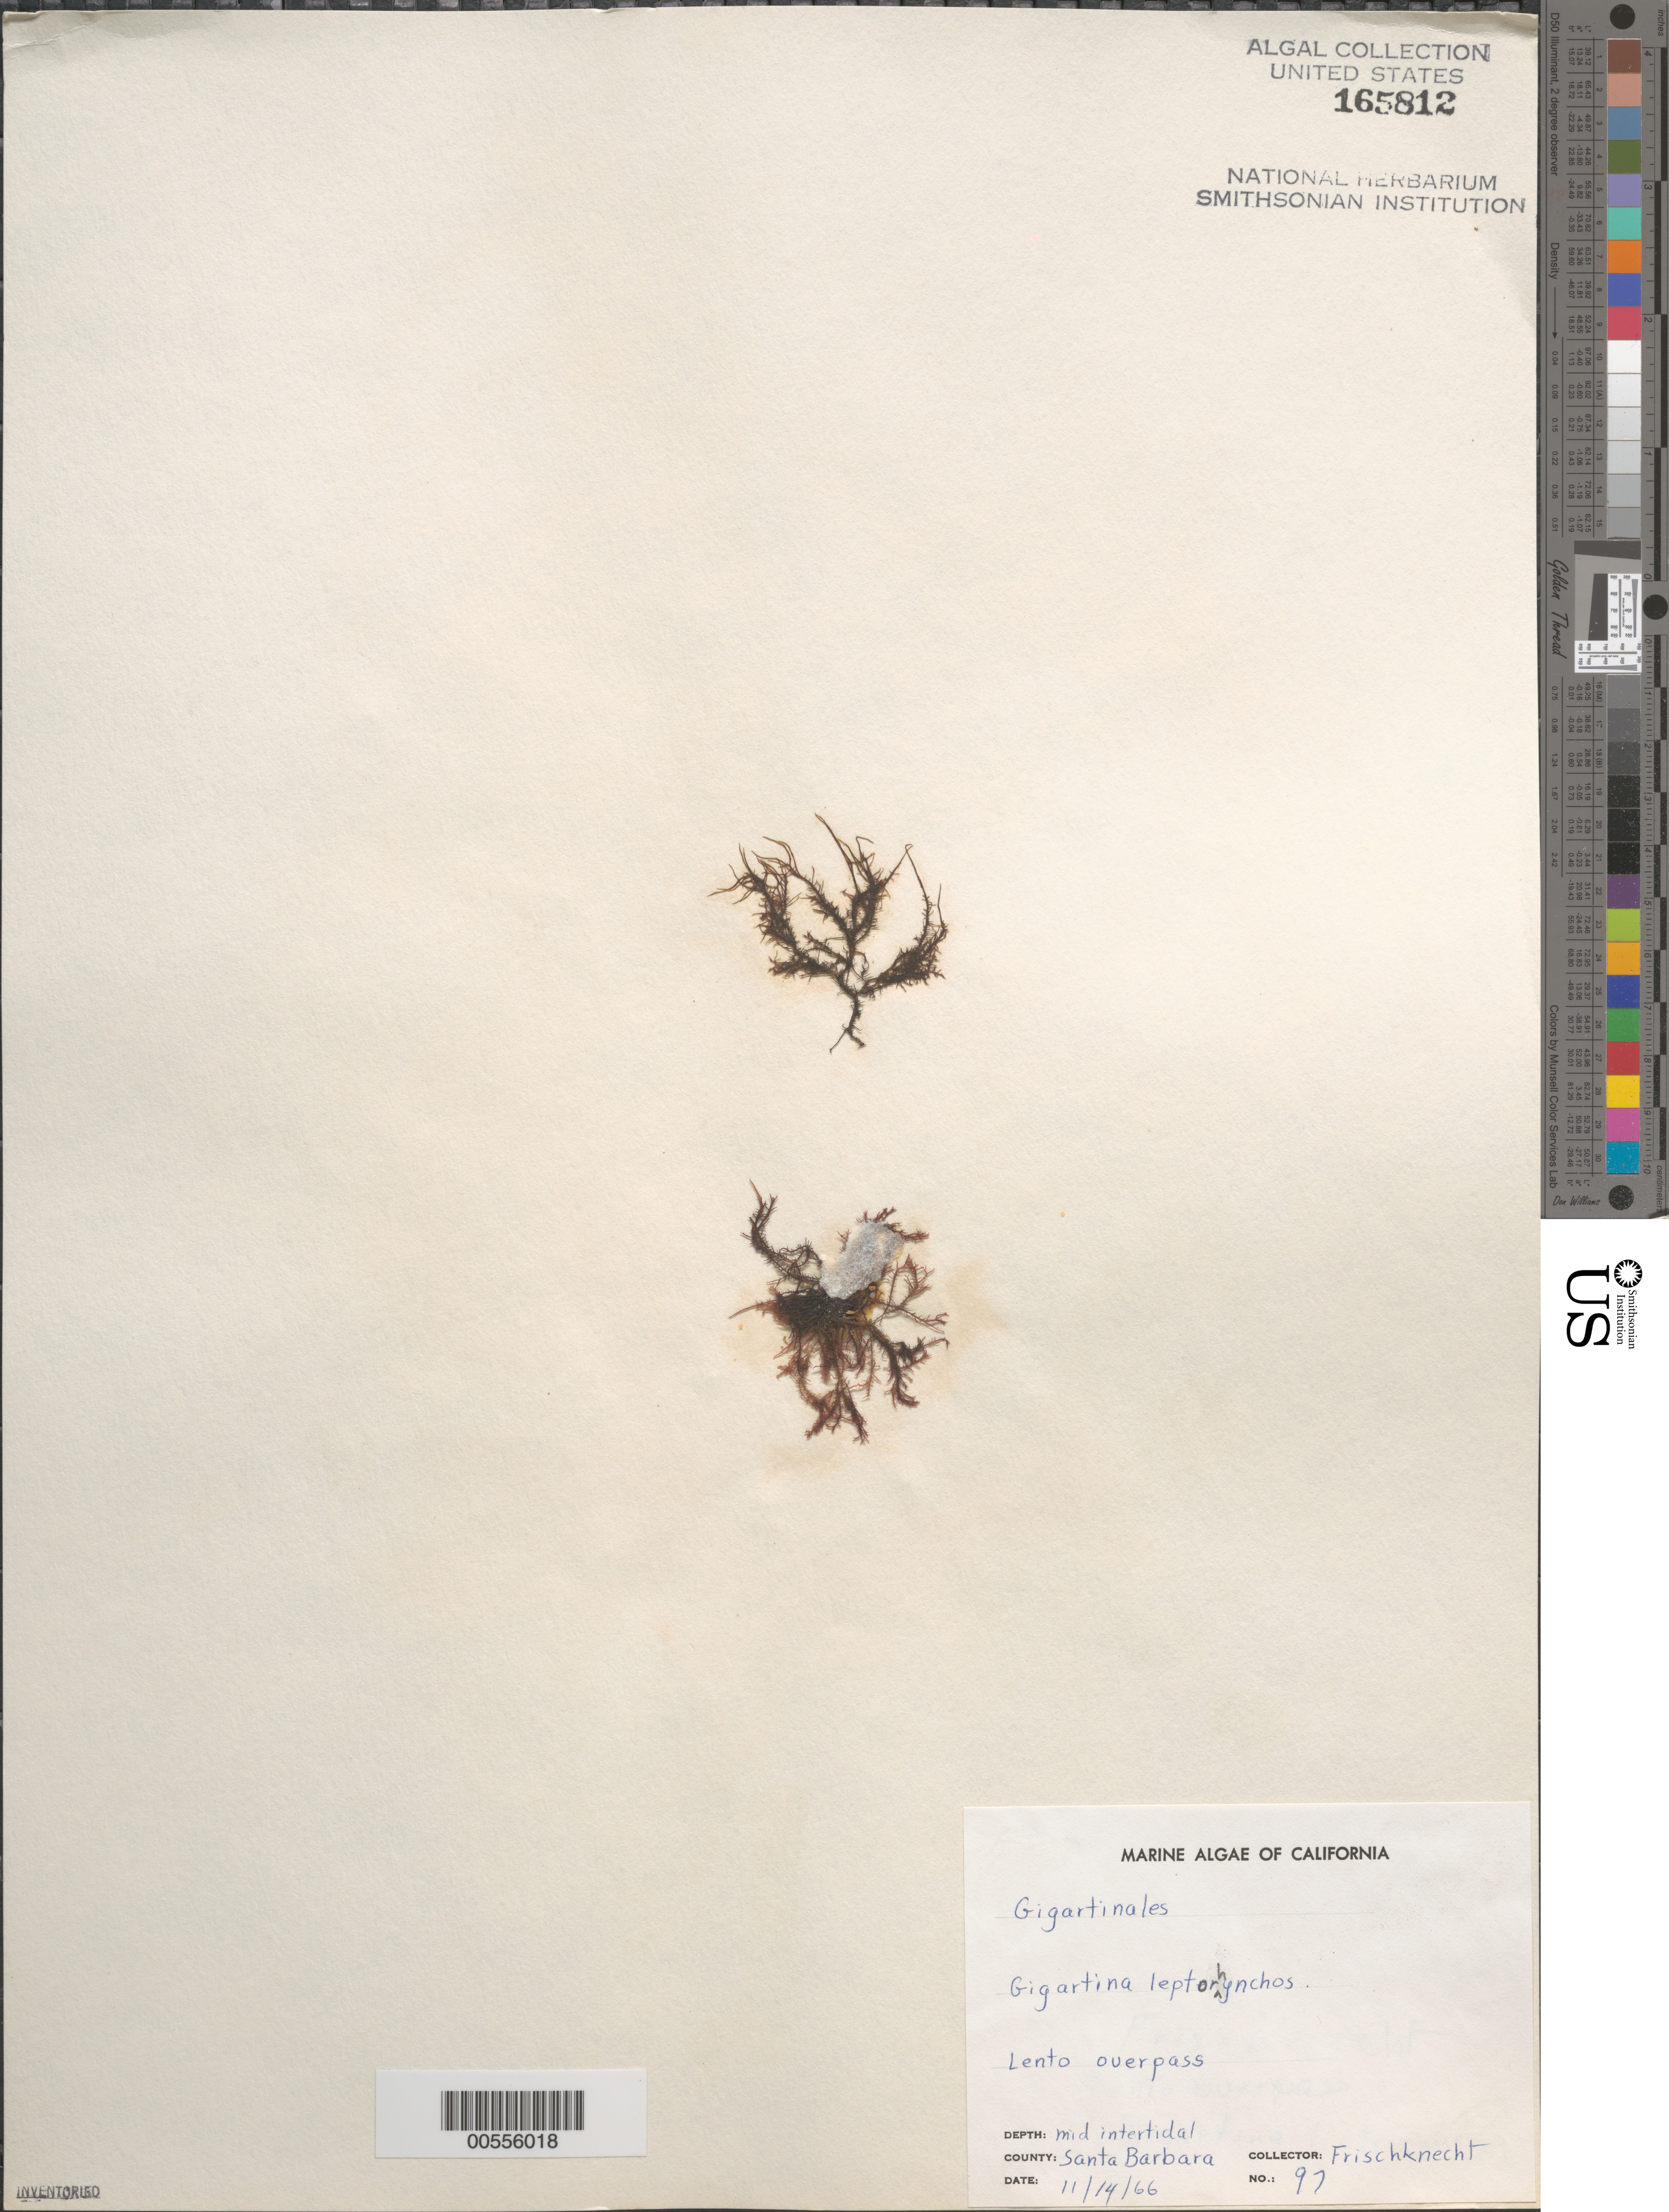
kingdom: Plantae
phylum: Rhodophyta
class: Florideophyceae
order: Gigartinales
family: Gigartinaceae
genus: Mazzaella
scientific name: Mazzaella leptorhynchos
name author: (J. Agardh) Leister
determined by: Algae name updating Project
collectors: -. Frischknecht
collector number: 97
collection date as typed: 14 Nov 1966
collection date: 1966-11-14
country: United States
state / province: California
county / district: Santa Barbara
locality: Lento Overpass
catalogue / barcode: US 165812